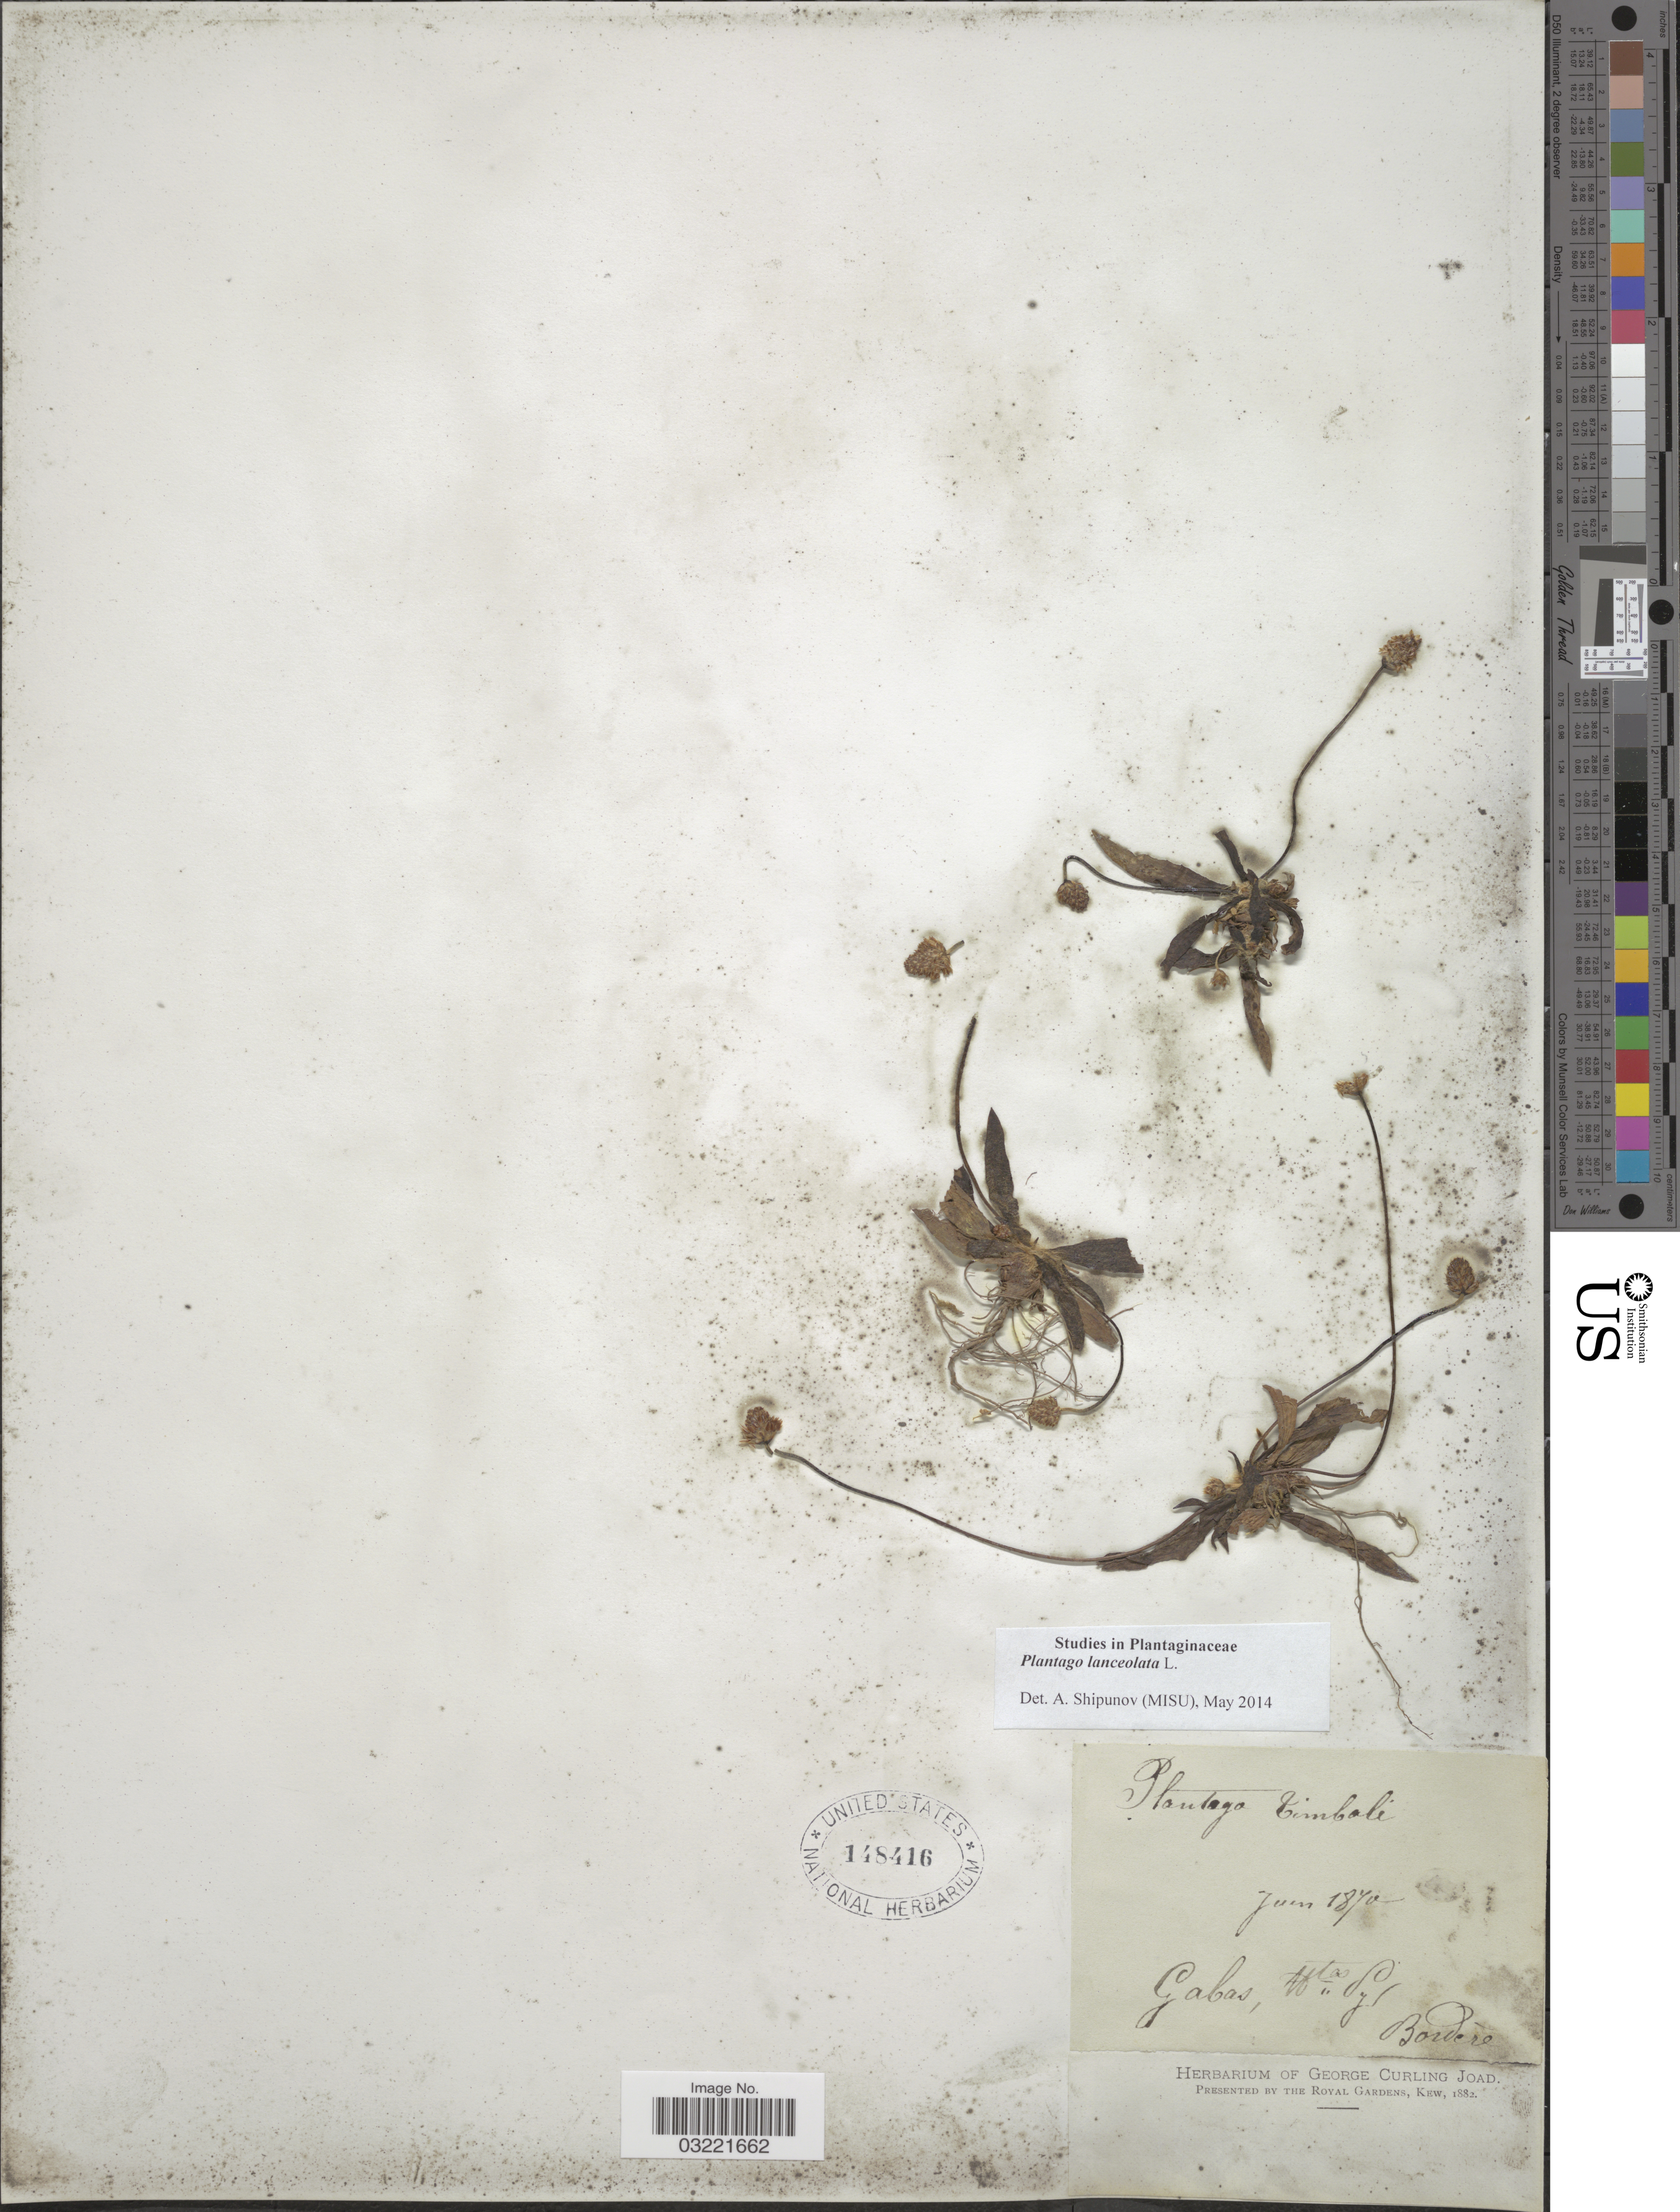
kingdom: Plantae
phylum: Tracheophyta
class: Magnoliopsida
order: Lamiales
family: Plantaginaceae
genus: Plantago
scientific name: Plantago lanceolata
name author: L.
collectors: -. Bordère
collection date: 1870-06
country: France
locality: Gabas, Htes Pyr.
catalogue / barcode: US 148416